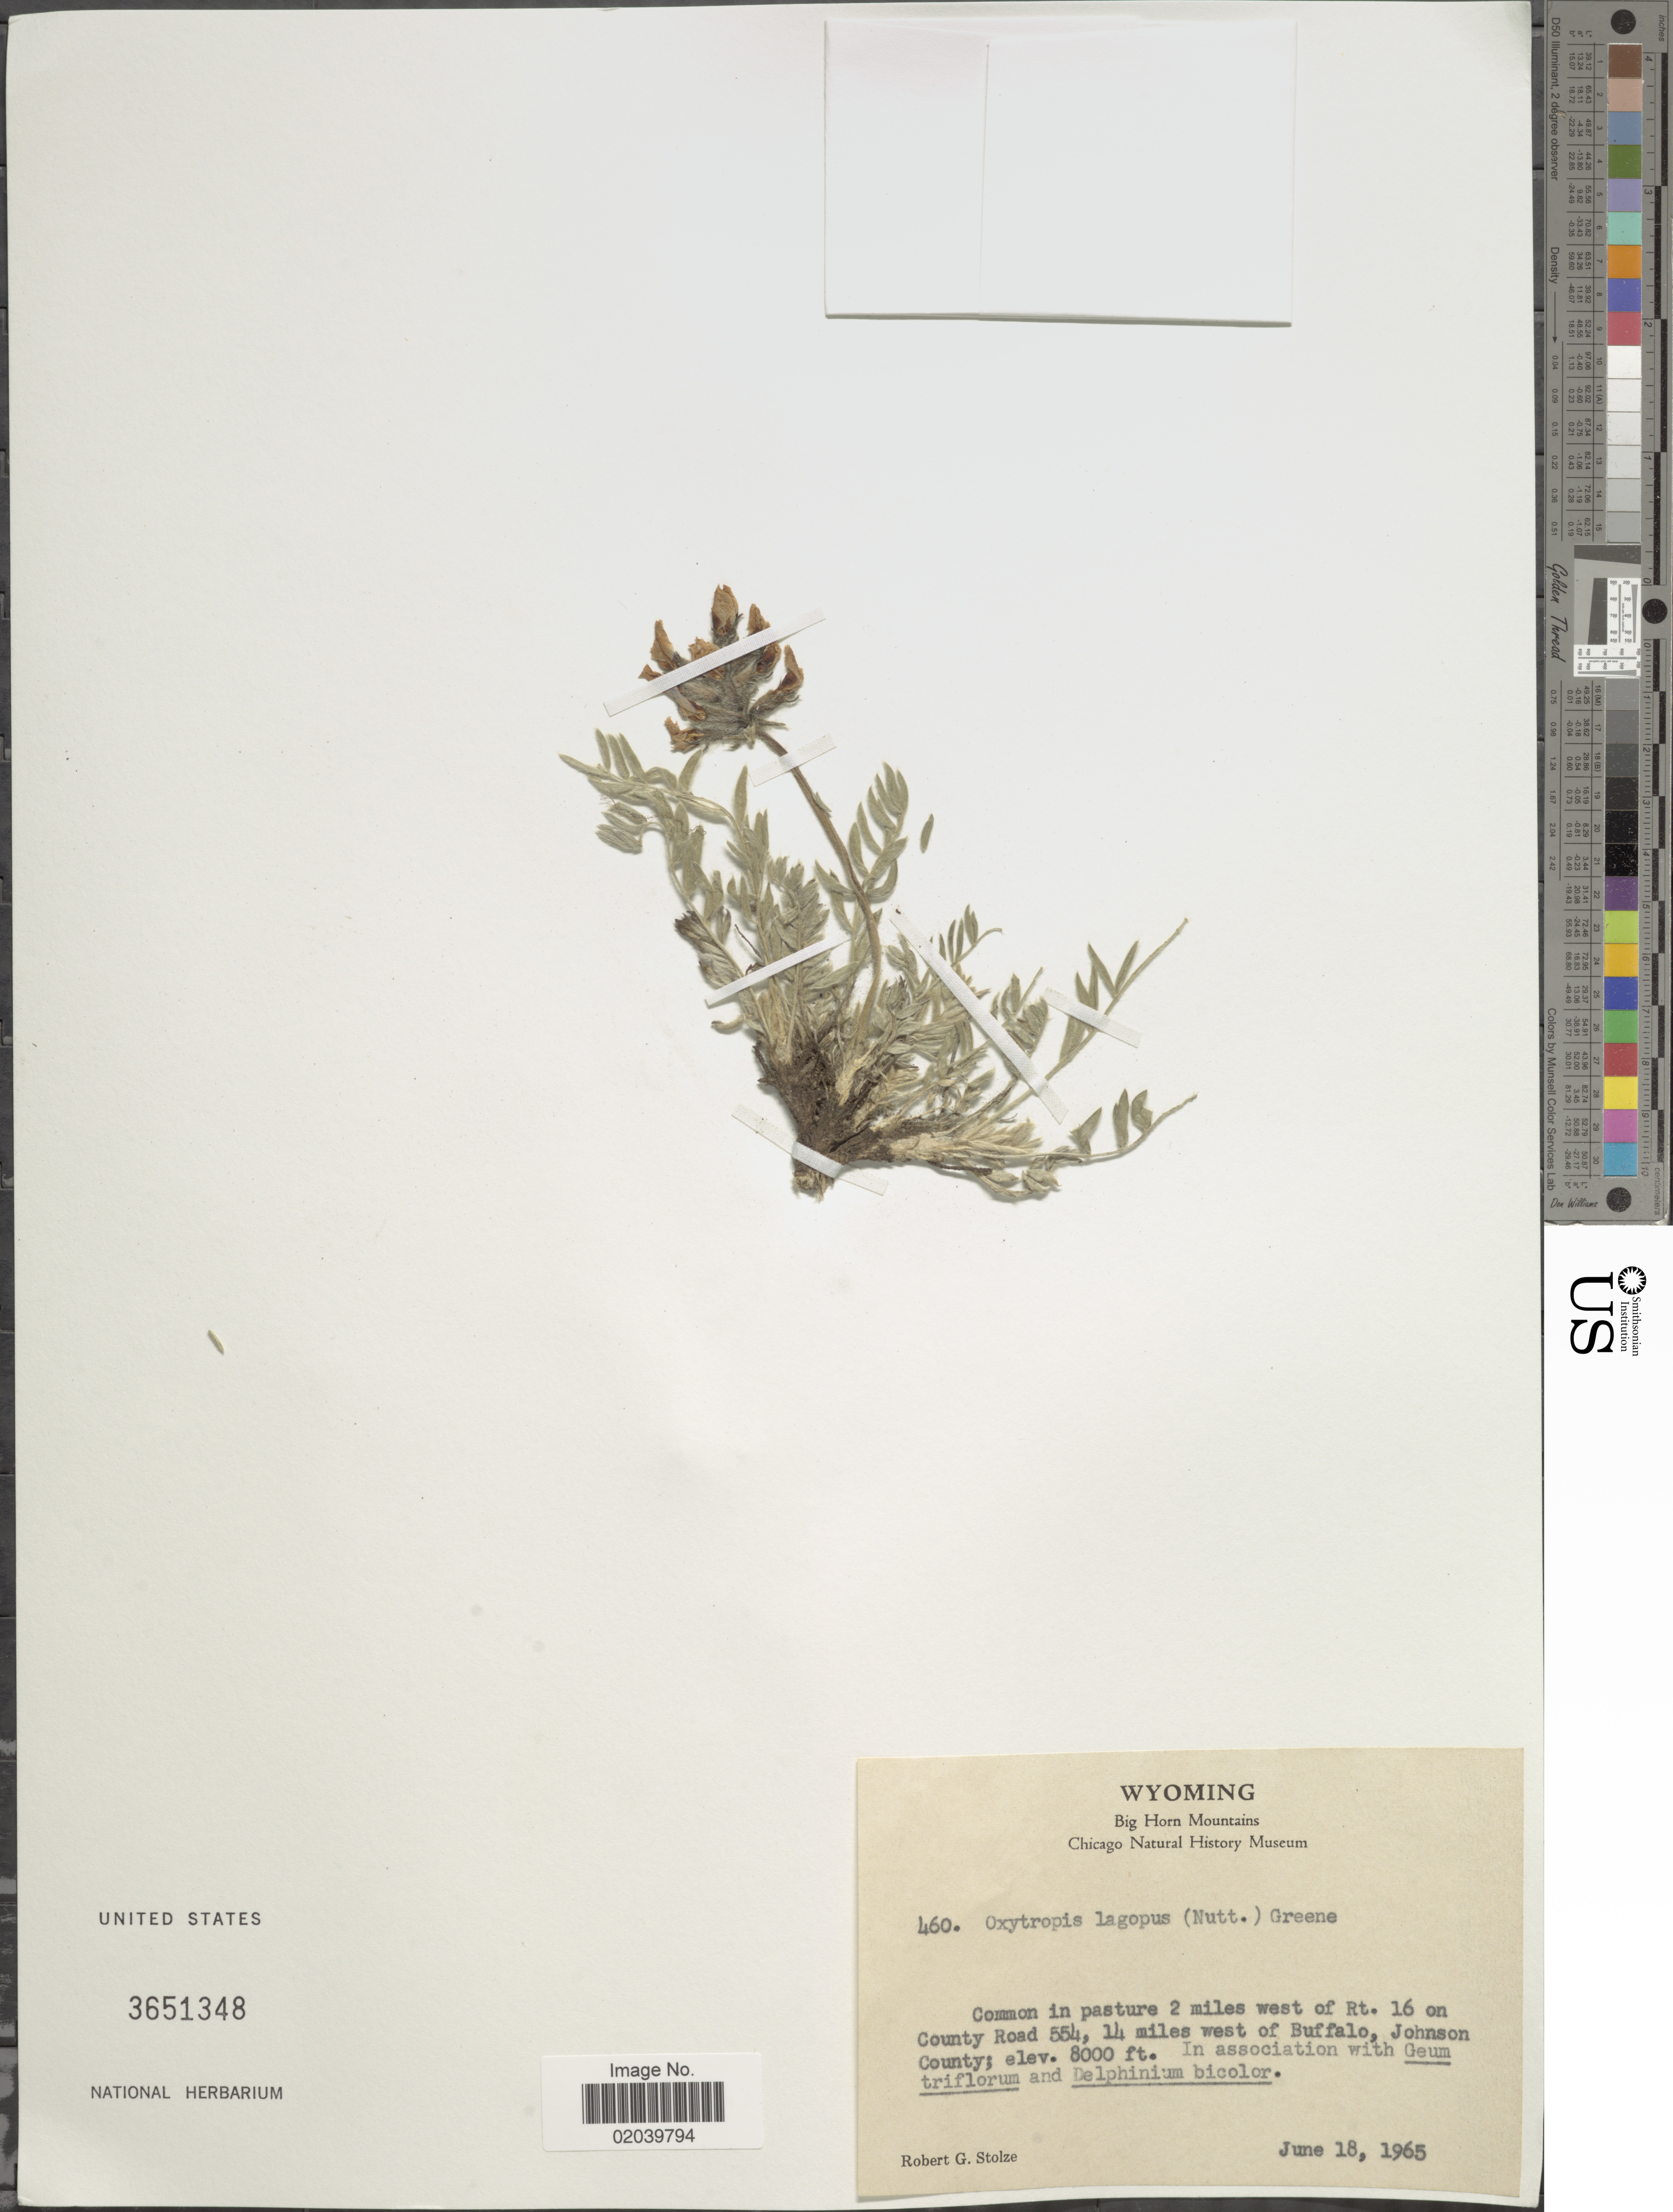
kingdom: Plantae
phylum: Tracheophyta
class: Magnoliopsida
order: Fabales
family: Fabaceae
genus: Oxytropis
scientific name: Oxytropis lagopus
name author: Nutt.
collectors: R. G. Stolze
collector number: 460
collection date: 1965-06-18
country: United States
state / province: Wyoming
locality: Common in pasture 2 miles west of Rt. 16 on County Road 554, 14 miles west of Buffalo, Johnson County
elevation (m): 2438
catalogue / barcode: US 3651348